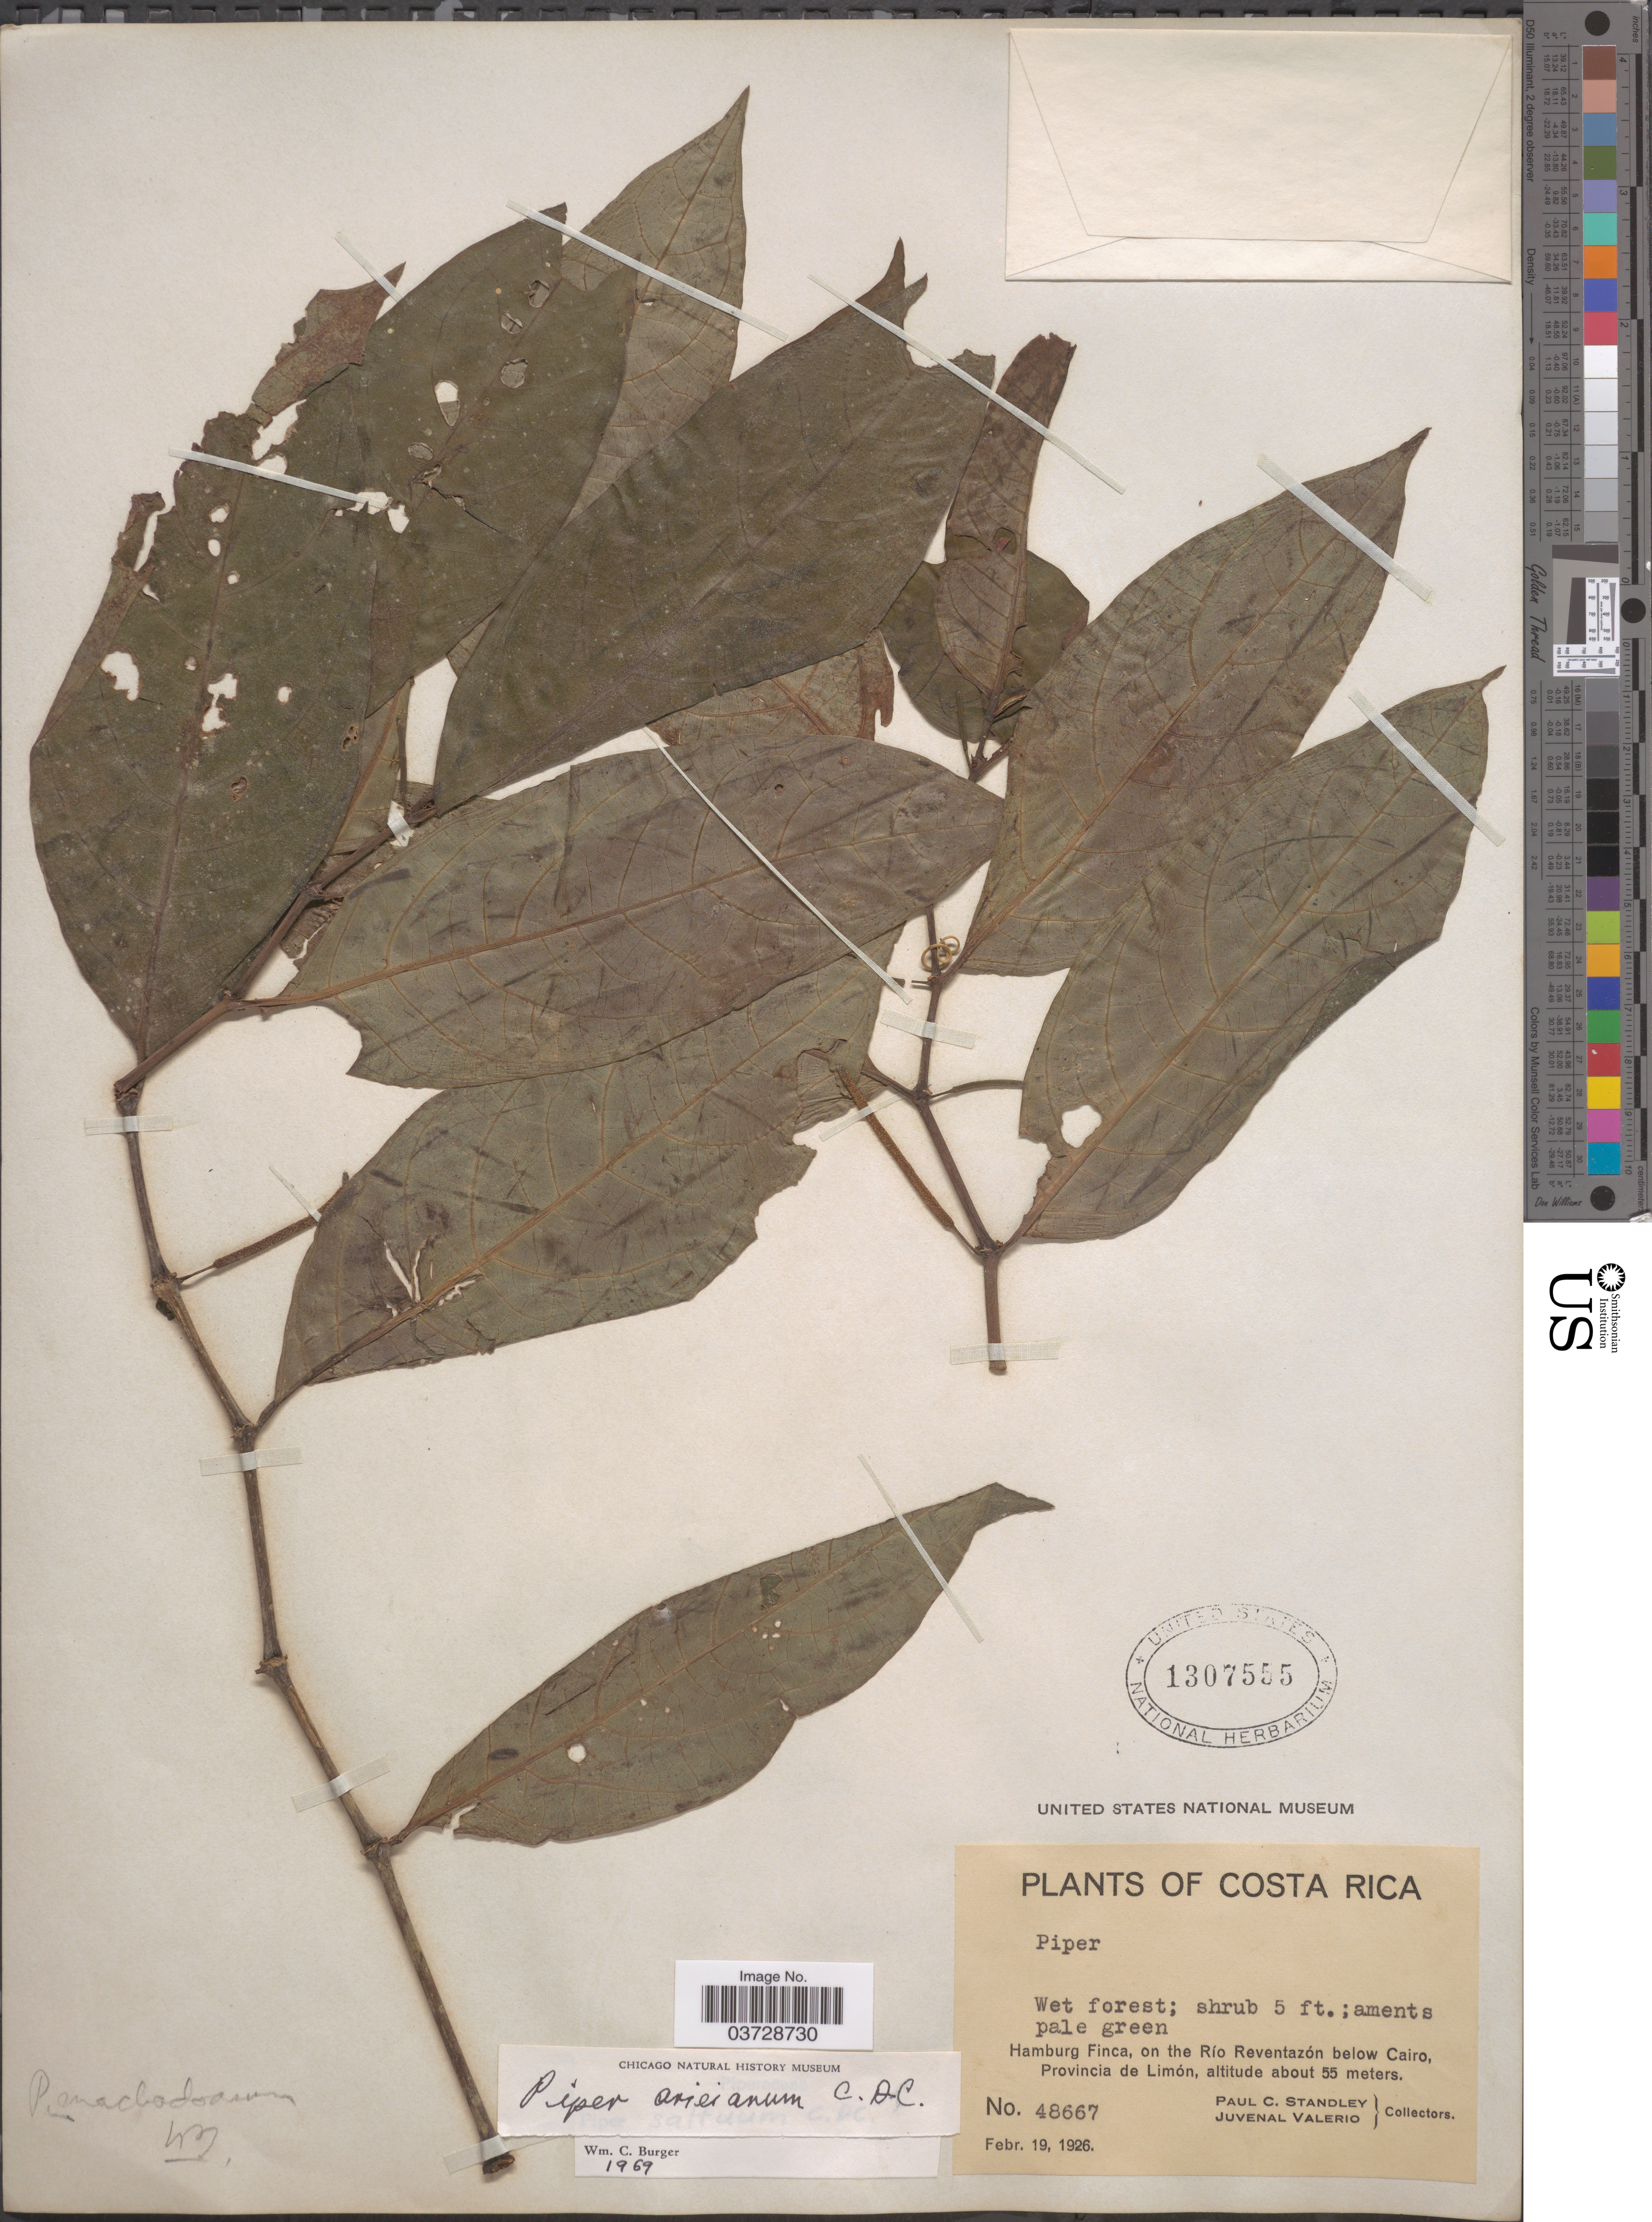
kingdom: Plantae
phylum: Tracheophyta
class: Magnoliopsida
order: Piperales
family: Piperaceae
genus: Piper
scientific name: Piper arieianum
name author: C. DC.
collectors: P. C. Standley & J. Valerio R.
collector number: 48667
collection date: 1926-02-19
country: Costa Rica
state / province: Limón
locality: Hamburg Finca, on the Río Reventazón below Cairo.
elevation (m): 55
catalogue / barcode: US 1307555